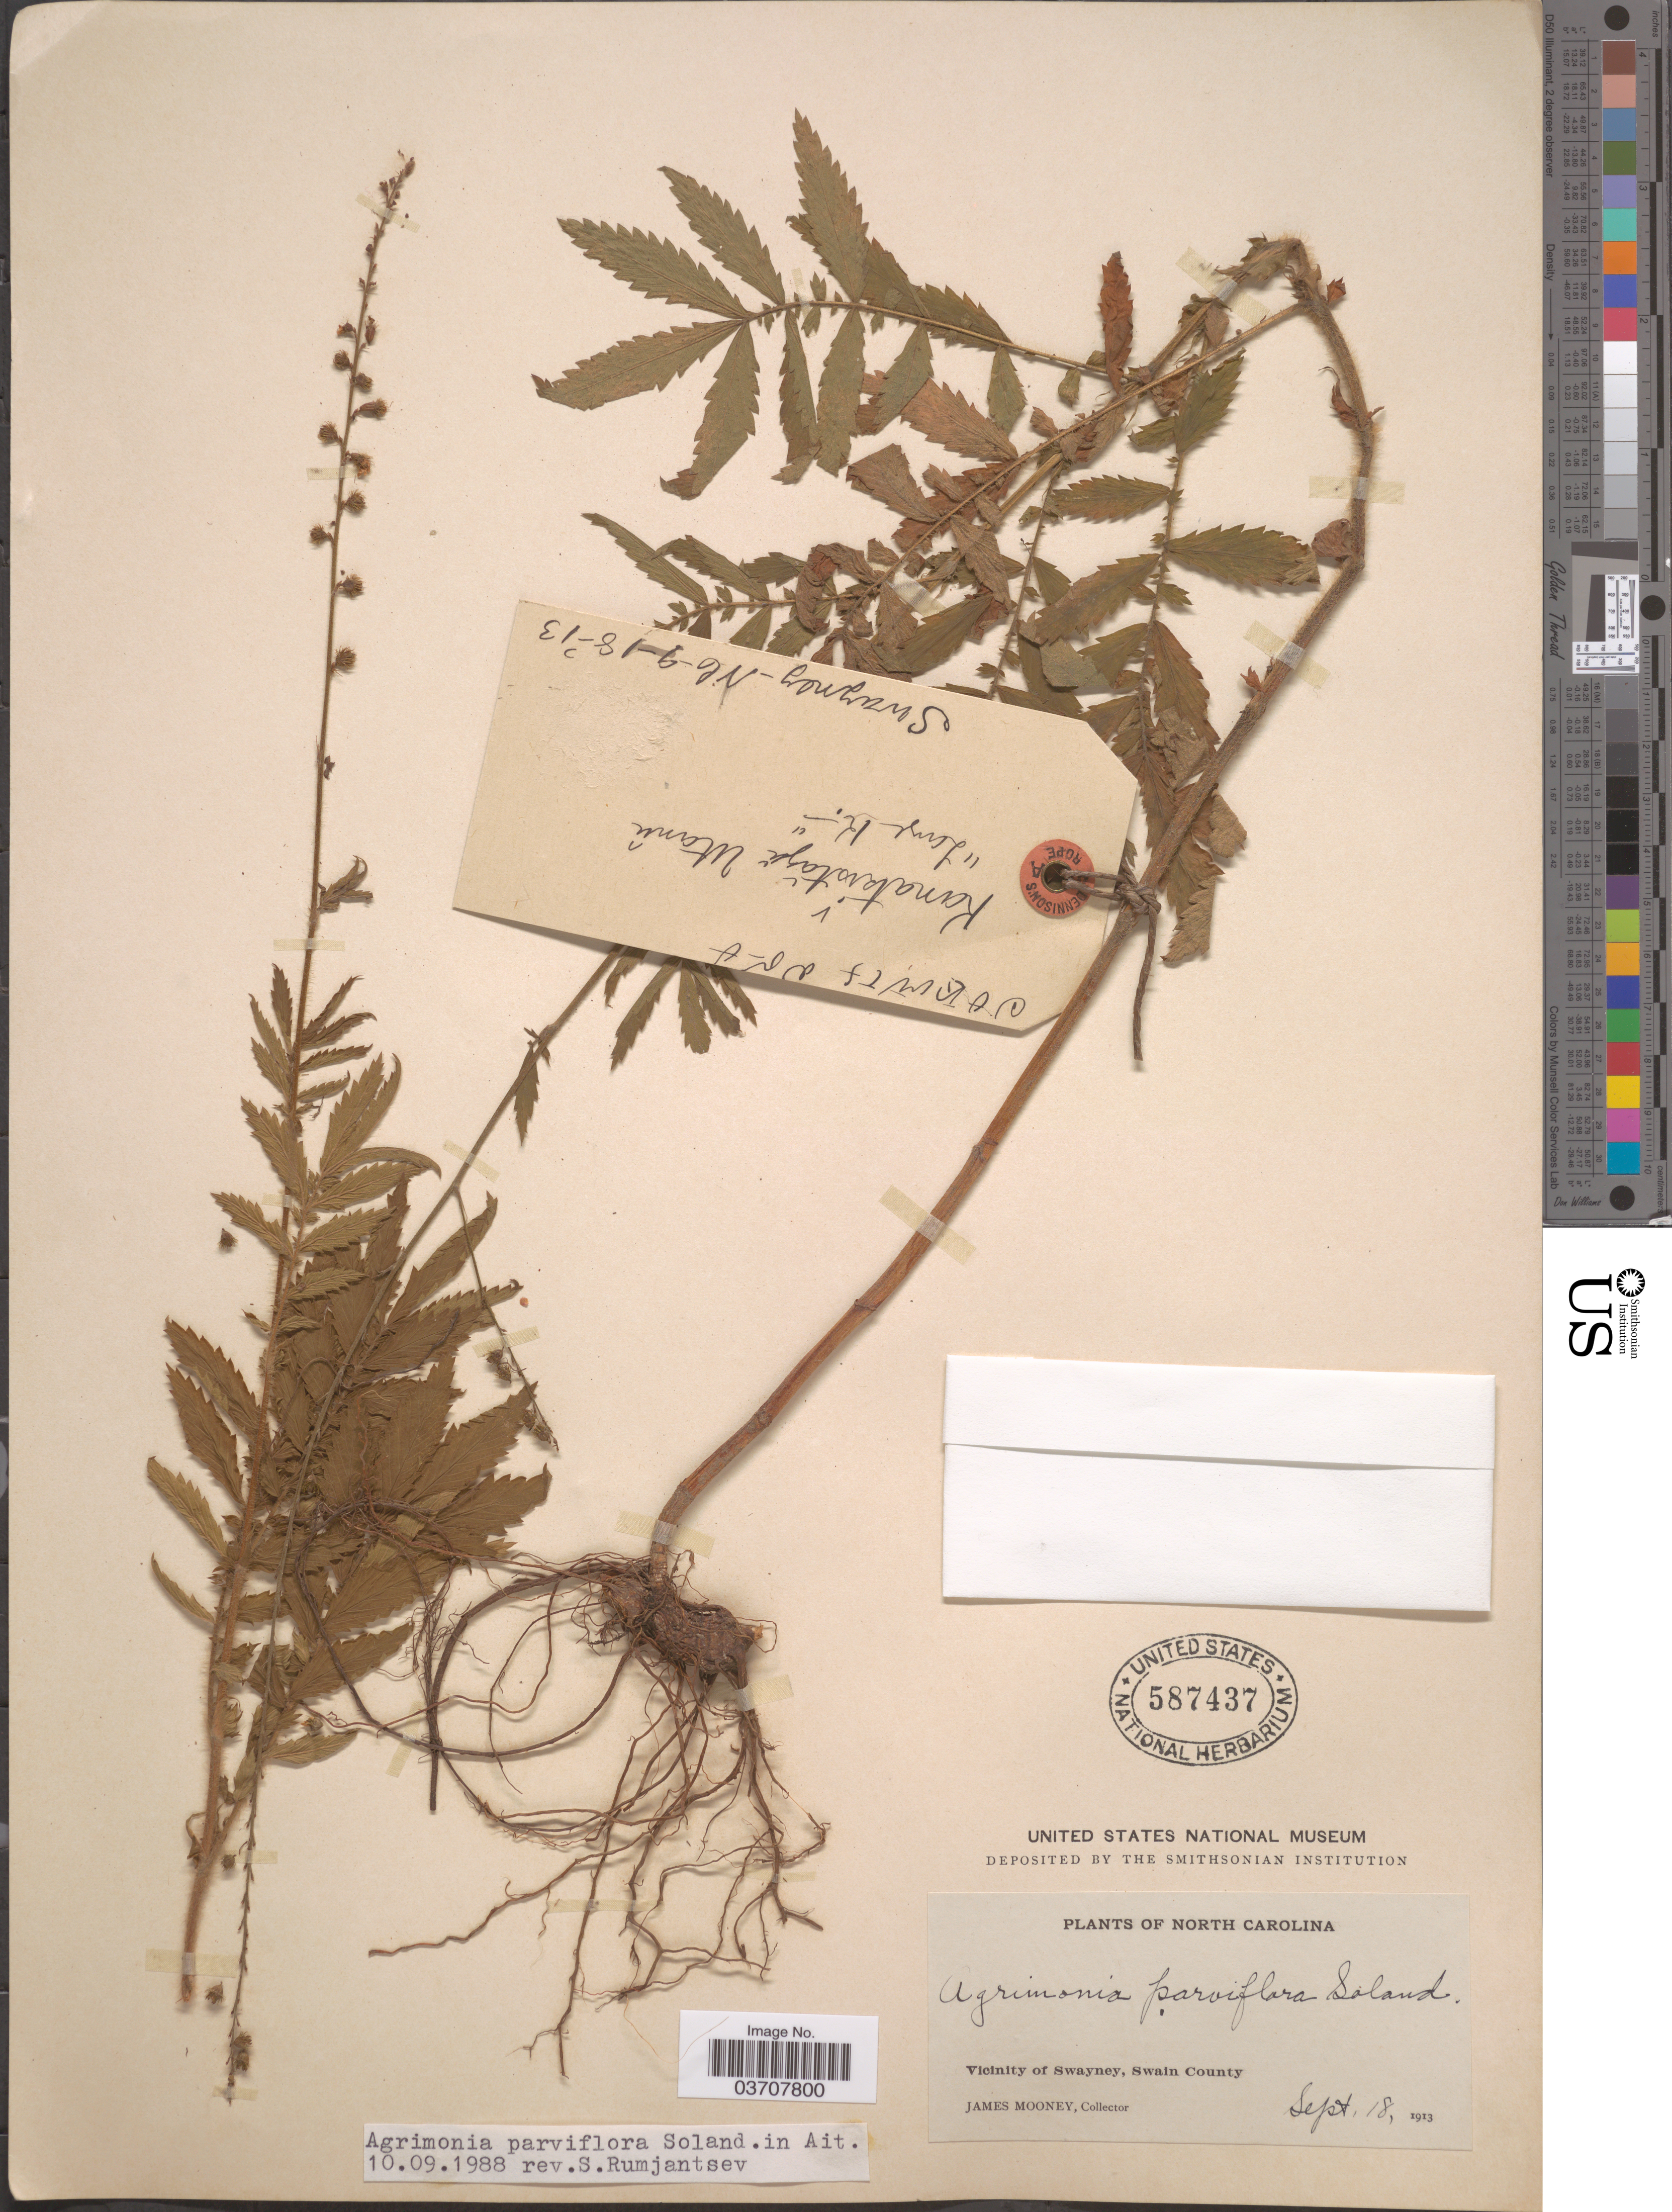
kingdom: Plantae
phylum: Tracheophyta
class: Magnoliopsida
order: Rosales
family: Rosaceae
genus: Agrimonia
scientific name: Agrimonia parviflora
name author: Aiton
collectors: J. Mooney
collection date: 1913-09-18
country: United States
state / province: North Carolina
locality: Vicinity of Swayney, Swain County.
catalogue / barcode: US 587437